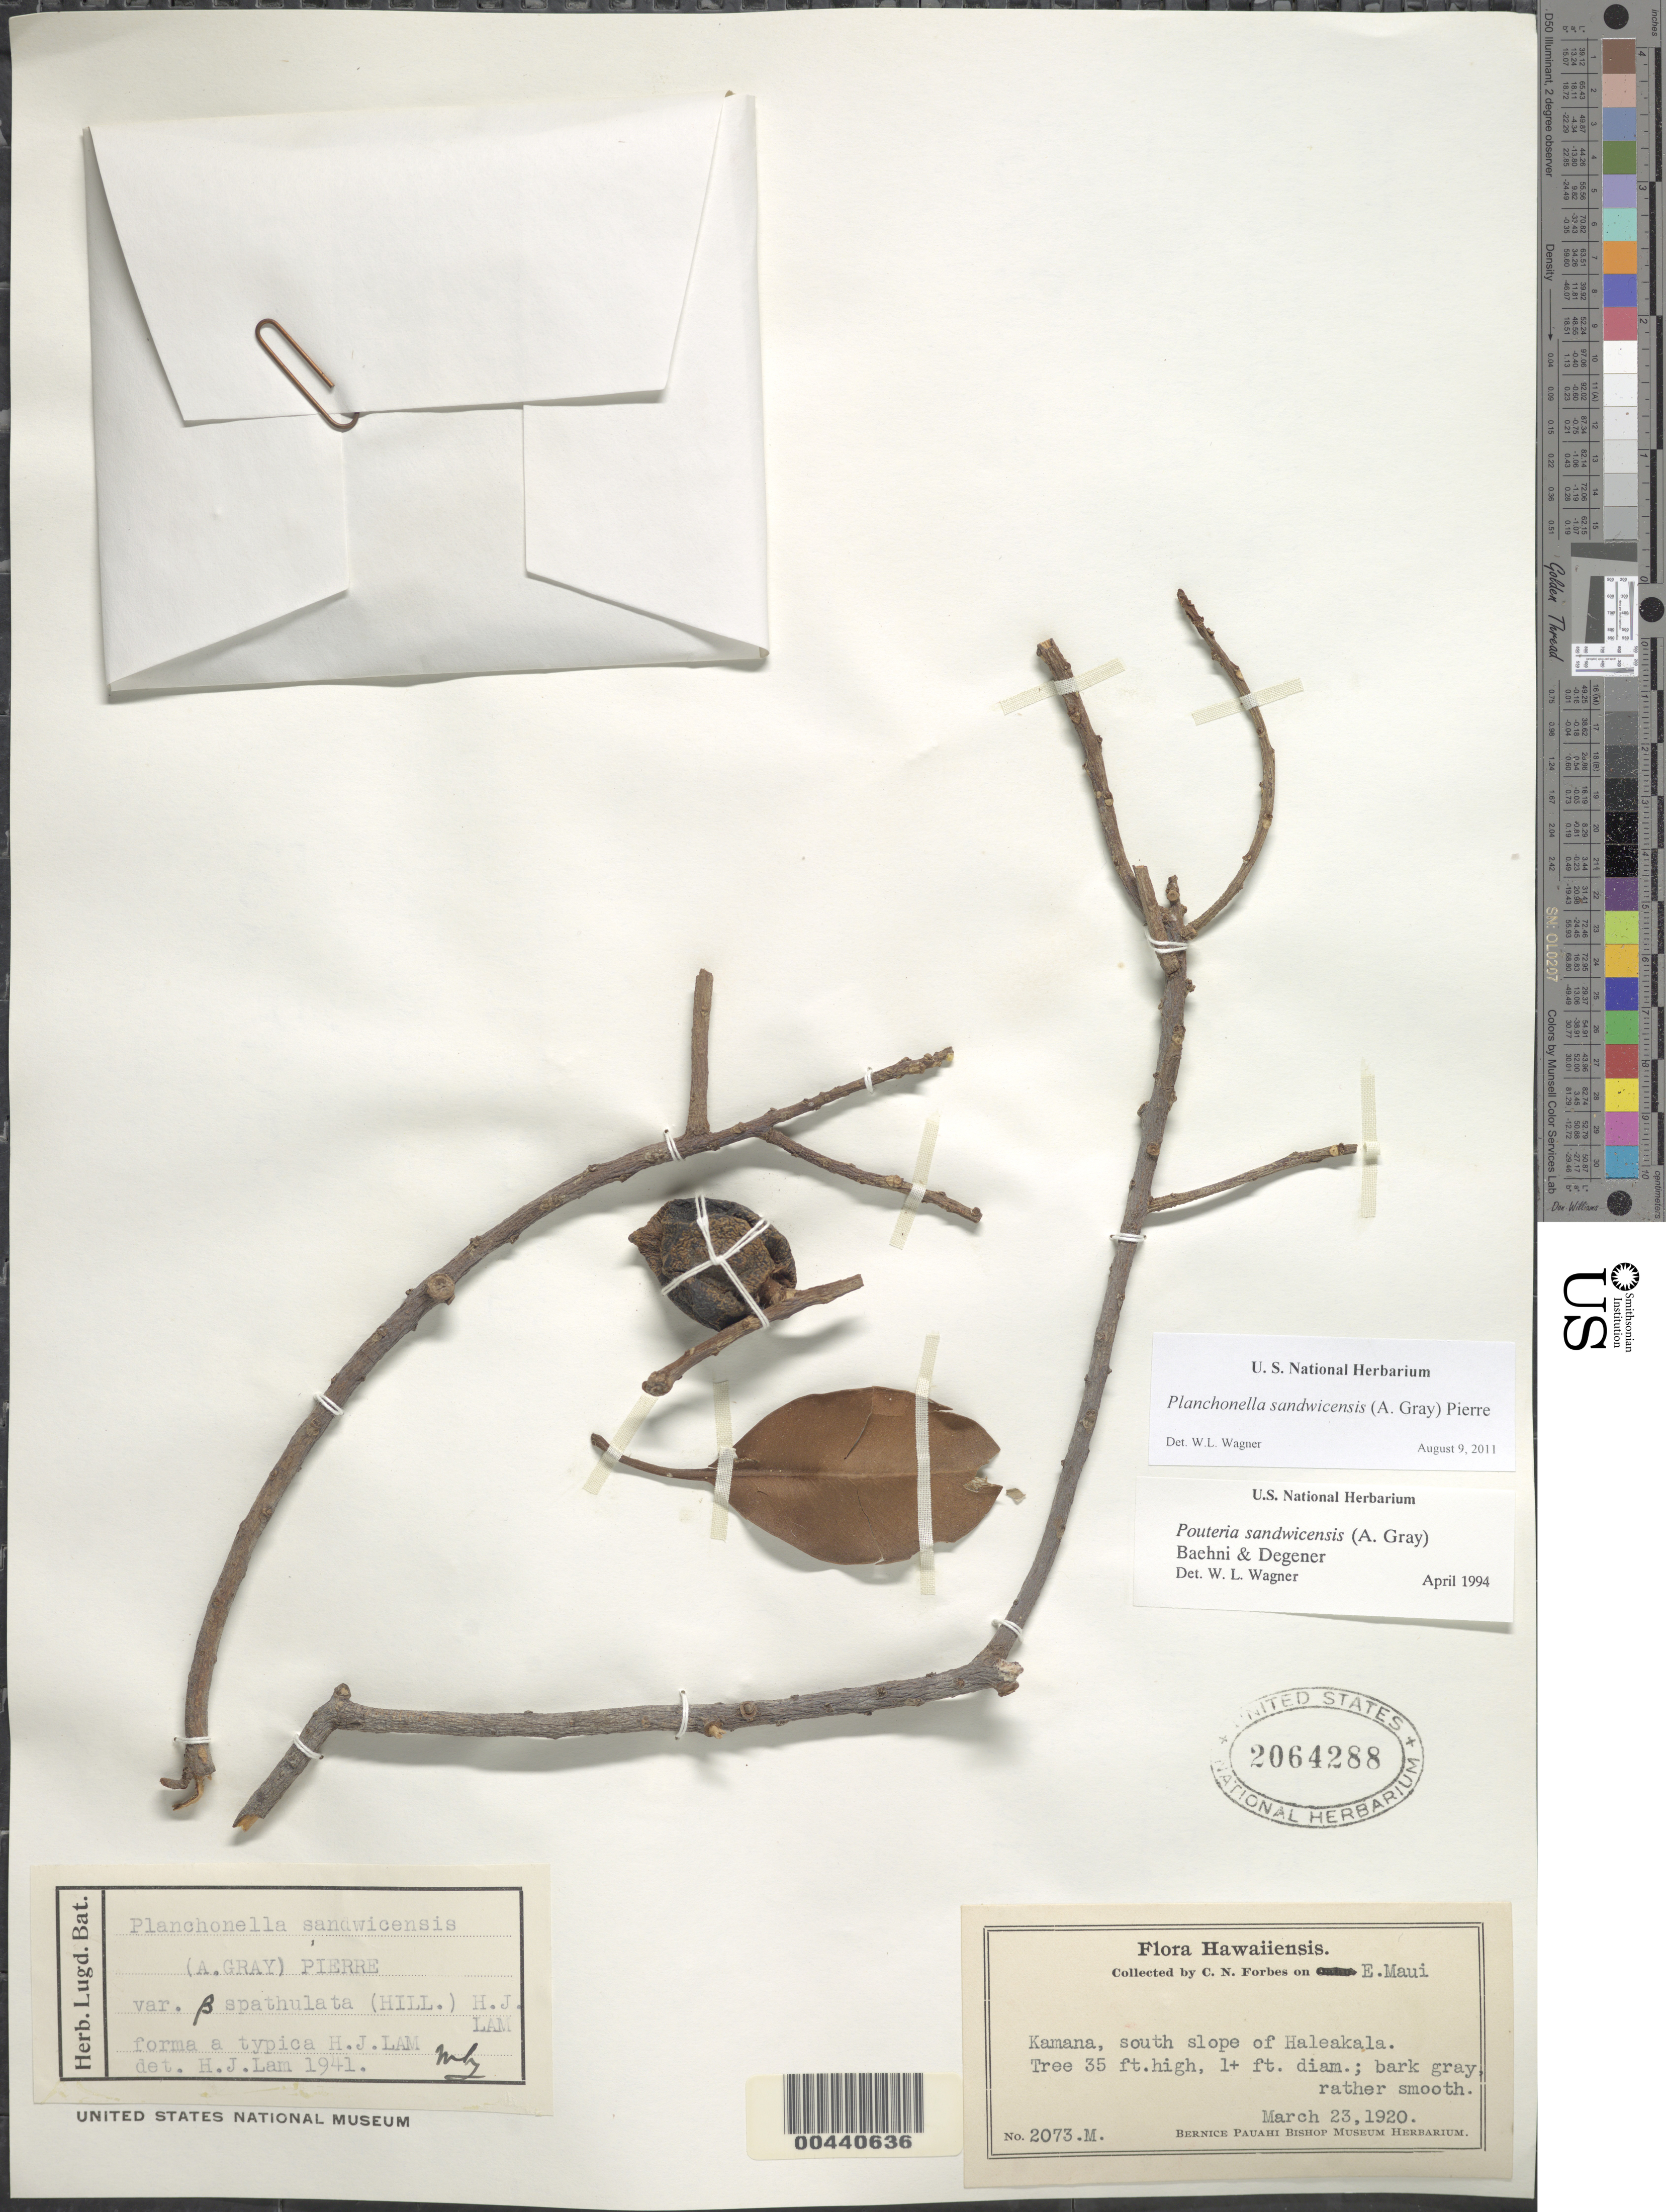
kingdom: Plantae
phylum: Tracheophyta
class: Magnoliopsida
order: Ericales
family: Sapotaceae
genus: Planchonella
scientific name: Planchonella spathulata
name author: (Hillebr.) Pierre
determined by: Havran, J. C.; et al.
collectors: C. N. Forbes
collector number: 2073.M.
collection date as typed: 23 Mar 1920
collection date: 1920-03-23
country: United States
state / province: Hawaii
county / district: Maui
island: Maui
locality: E Maui, south slope of Haleakala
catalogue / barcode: US 2064288